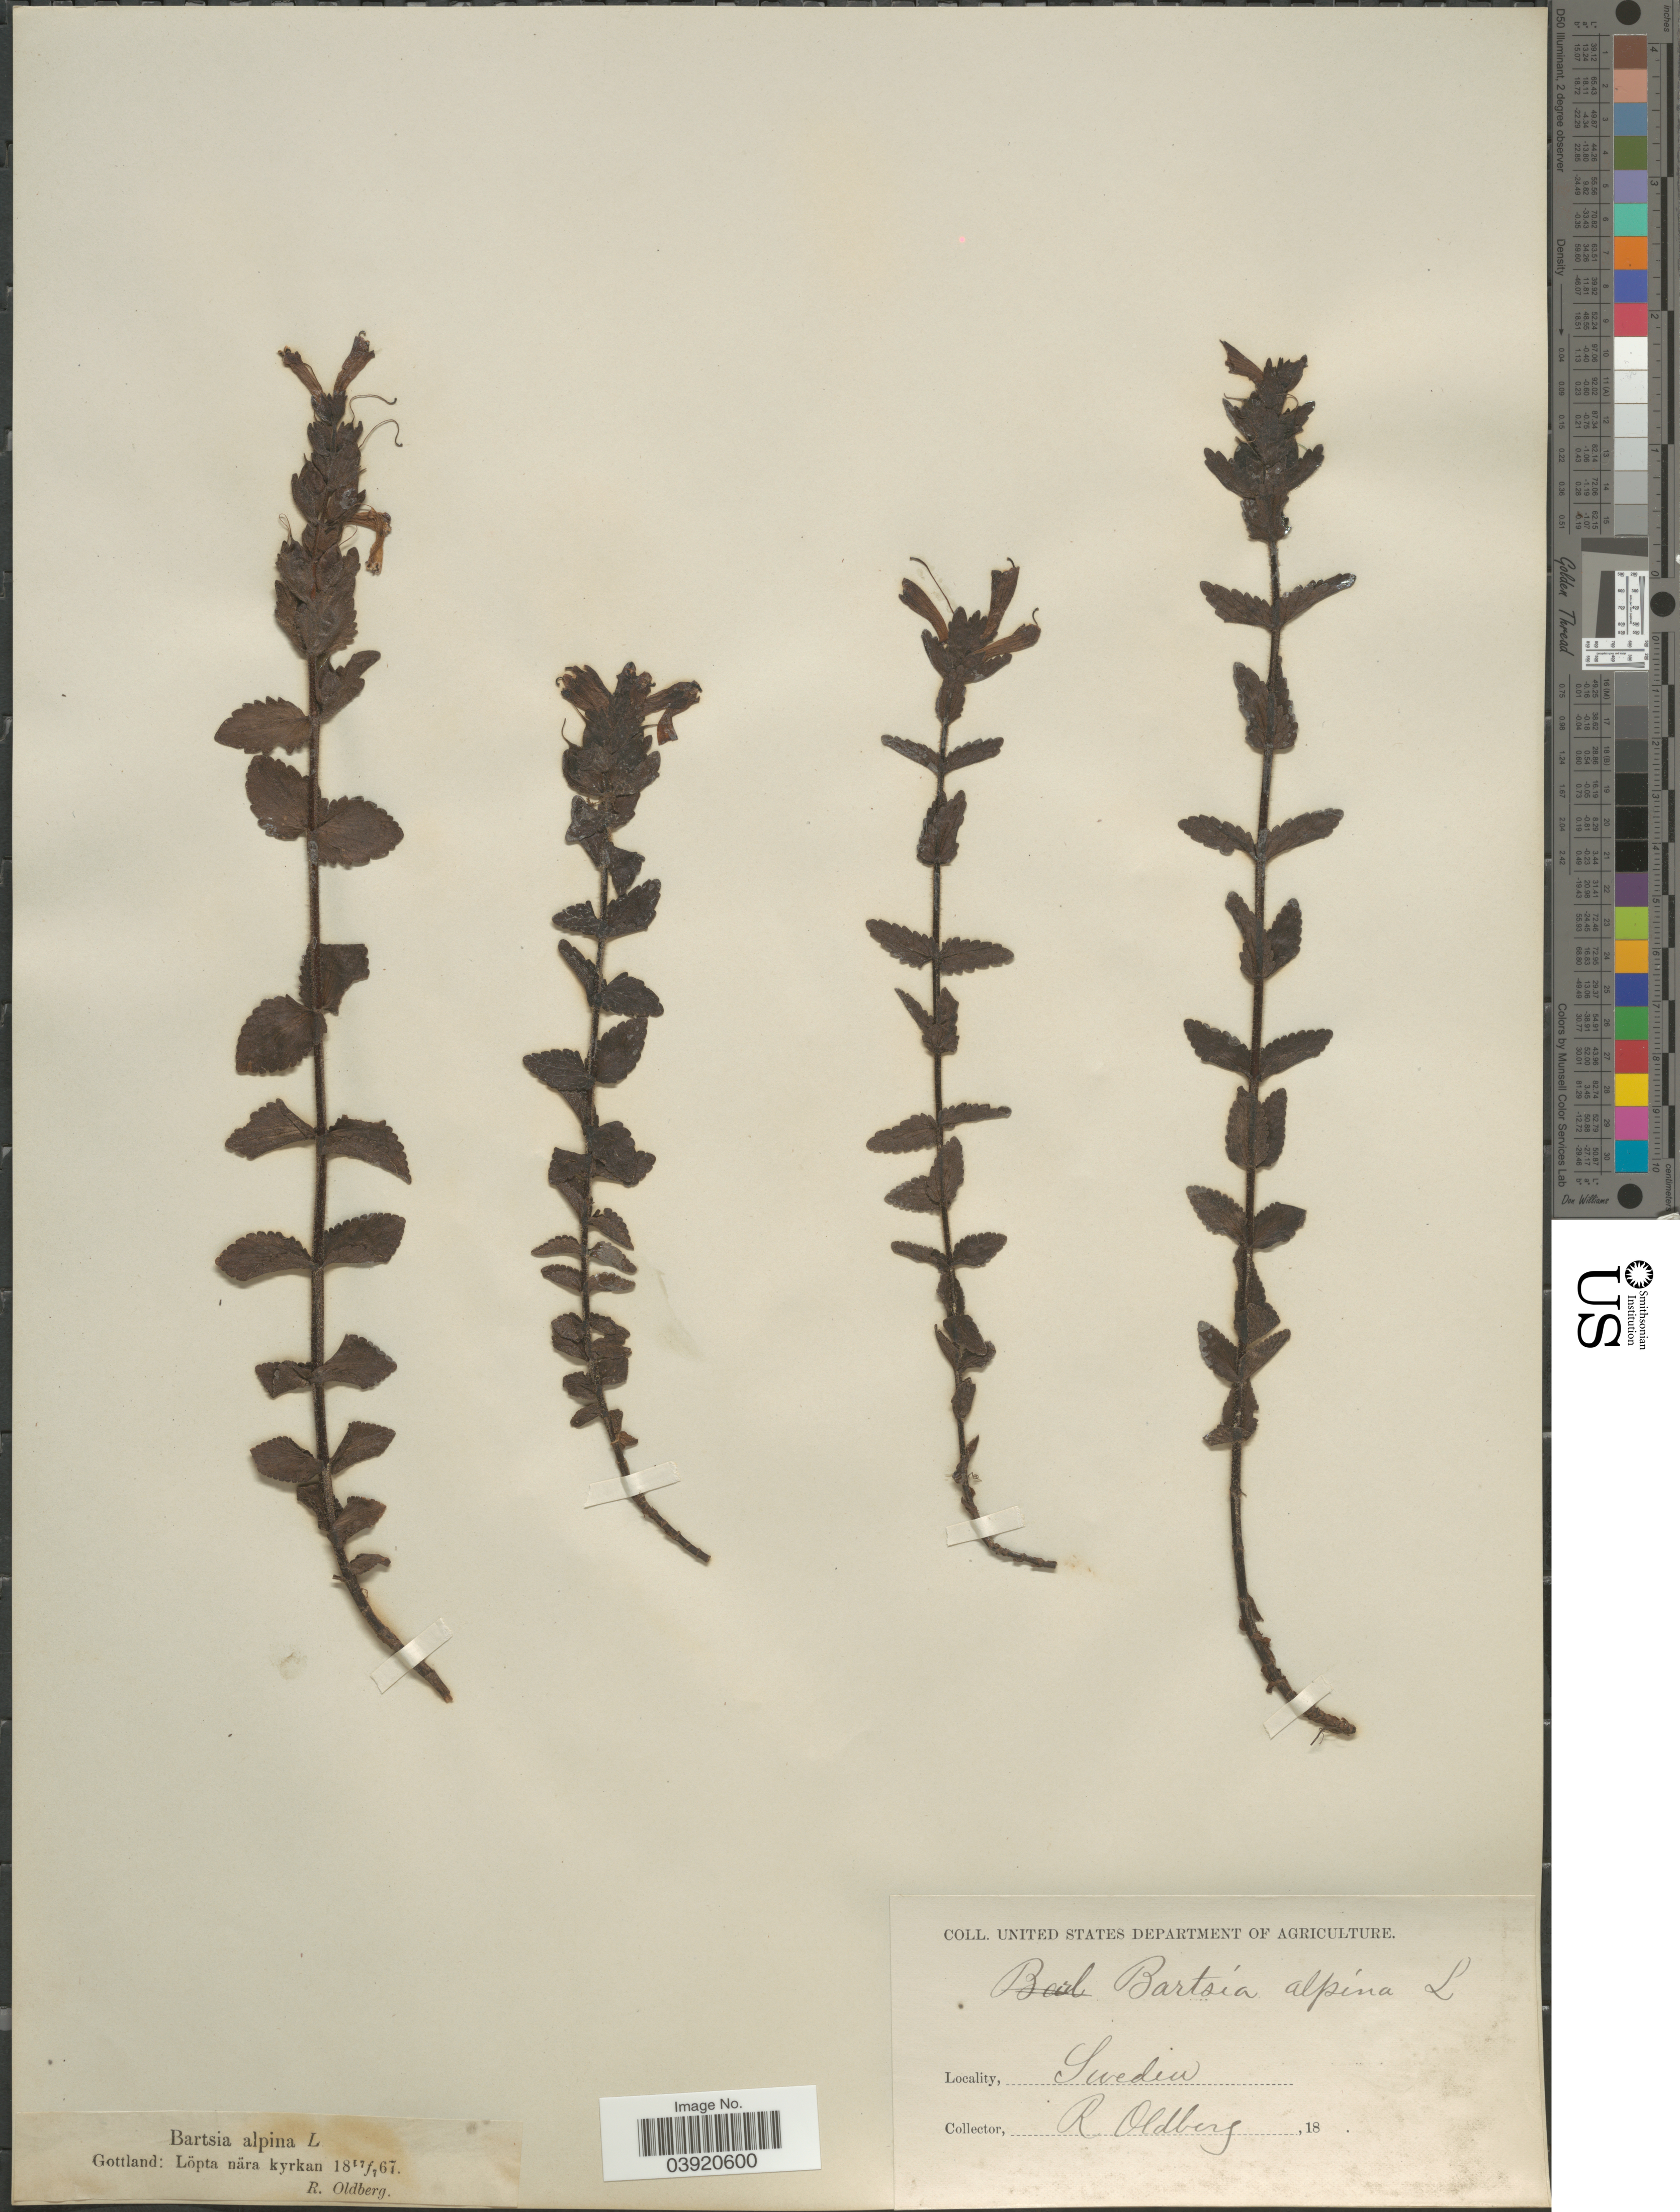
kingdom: Plantae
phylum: Tracheophyta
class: Magnoliopsida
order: Lamiales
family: Orobanchaceae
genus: Bartsia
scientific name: Bartsia alpina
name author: L.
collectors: R. Oldberg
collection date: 1867-07-17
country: Sweden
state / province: Gotland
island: Gotland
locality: Gottland: Löpta nära kyrkan.